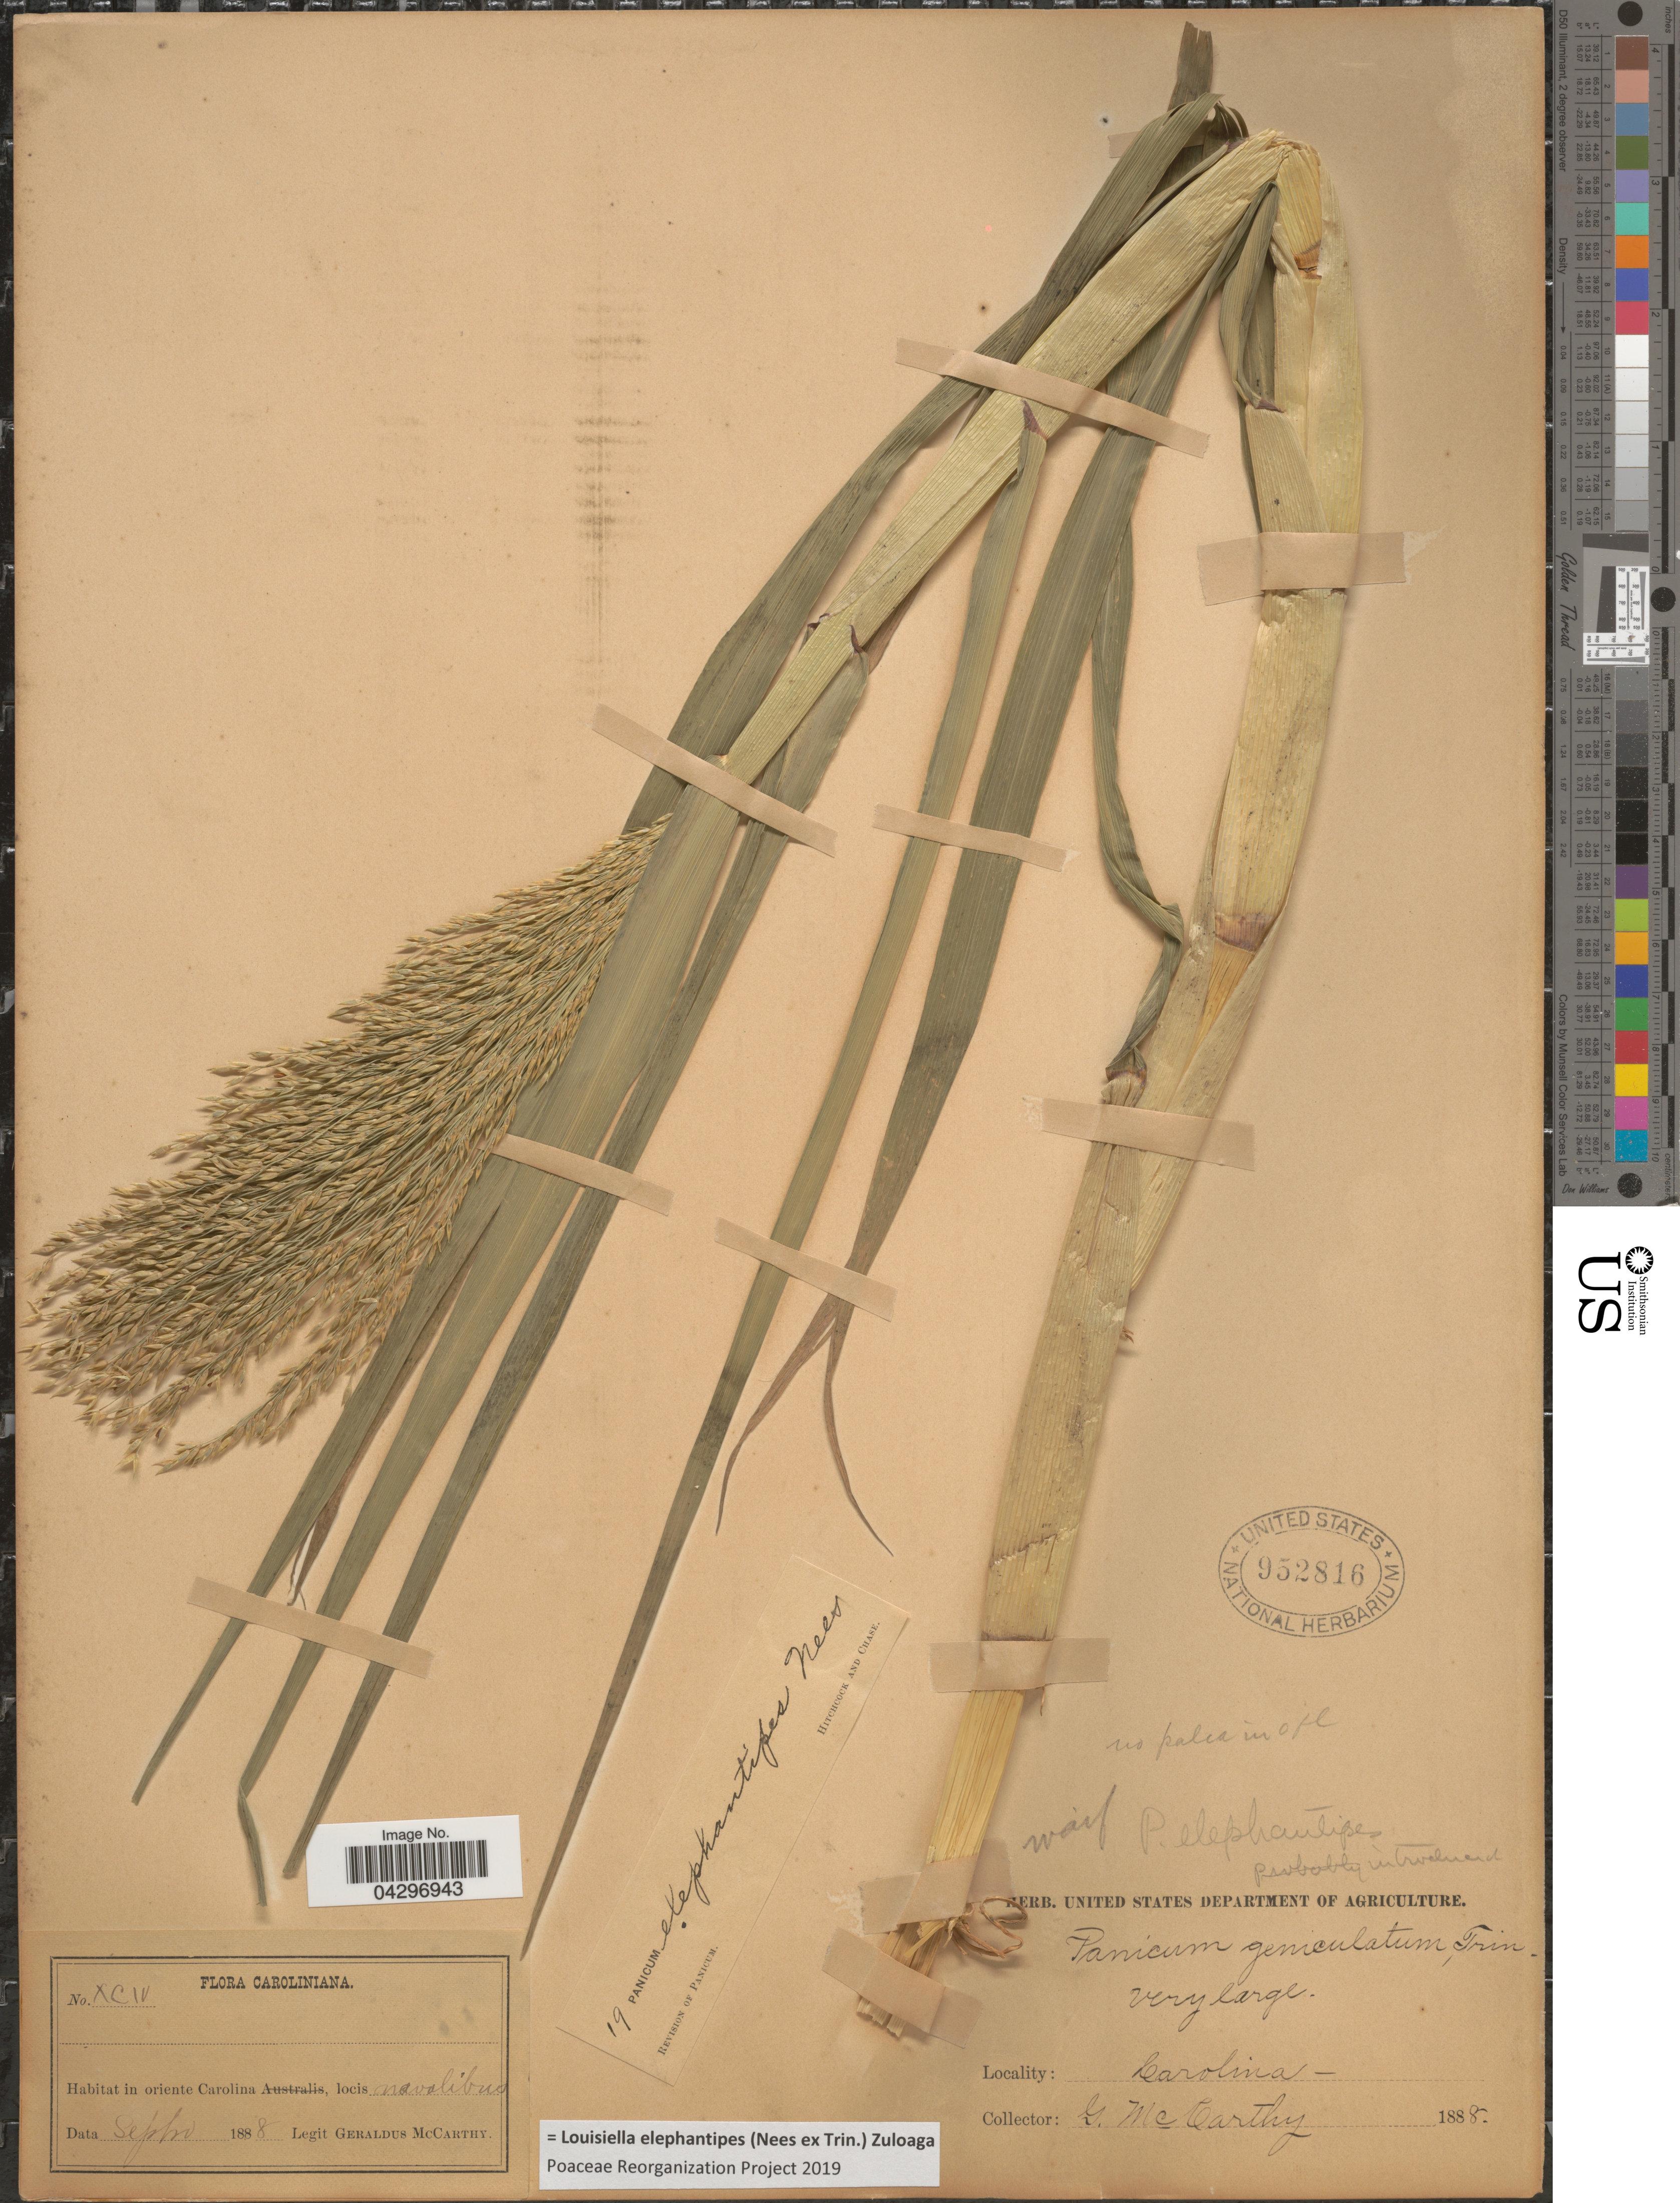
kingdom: Plantae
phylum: Tracheophyta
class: Liliopsida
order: Poales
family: Poaceae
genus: Louisiella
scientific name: Louisiella elephantipes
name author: (Nees ex Trin.) Zuloaga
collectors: M. McCarthy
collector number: XCIV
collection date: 1888-09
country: United States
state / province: North Carolina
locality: Caroliniana. In oriente Carolina, locis navalibus.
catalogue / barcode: US 952816